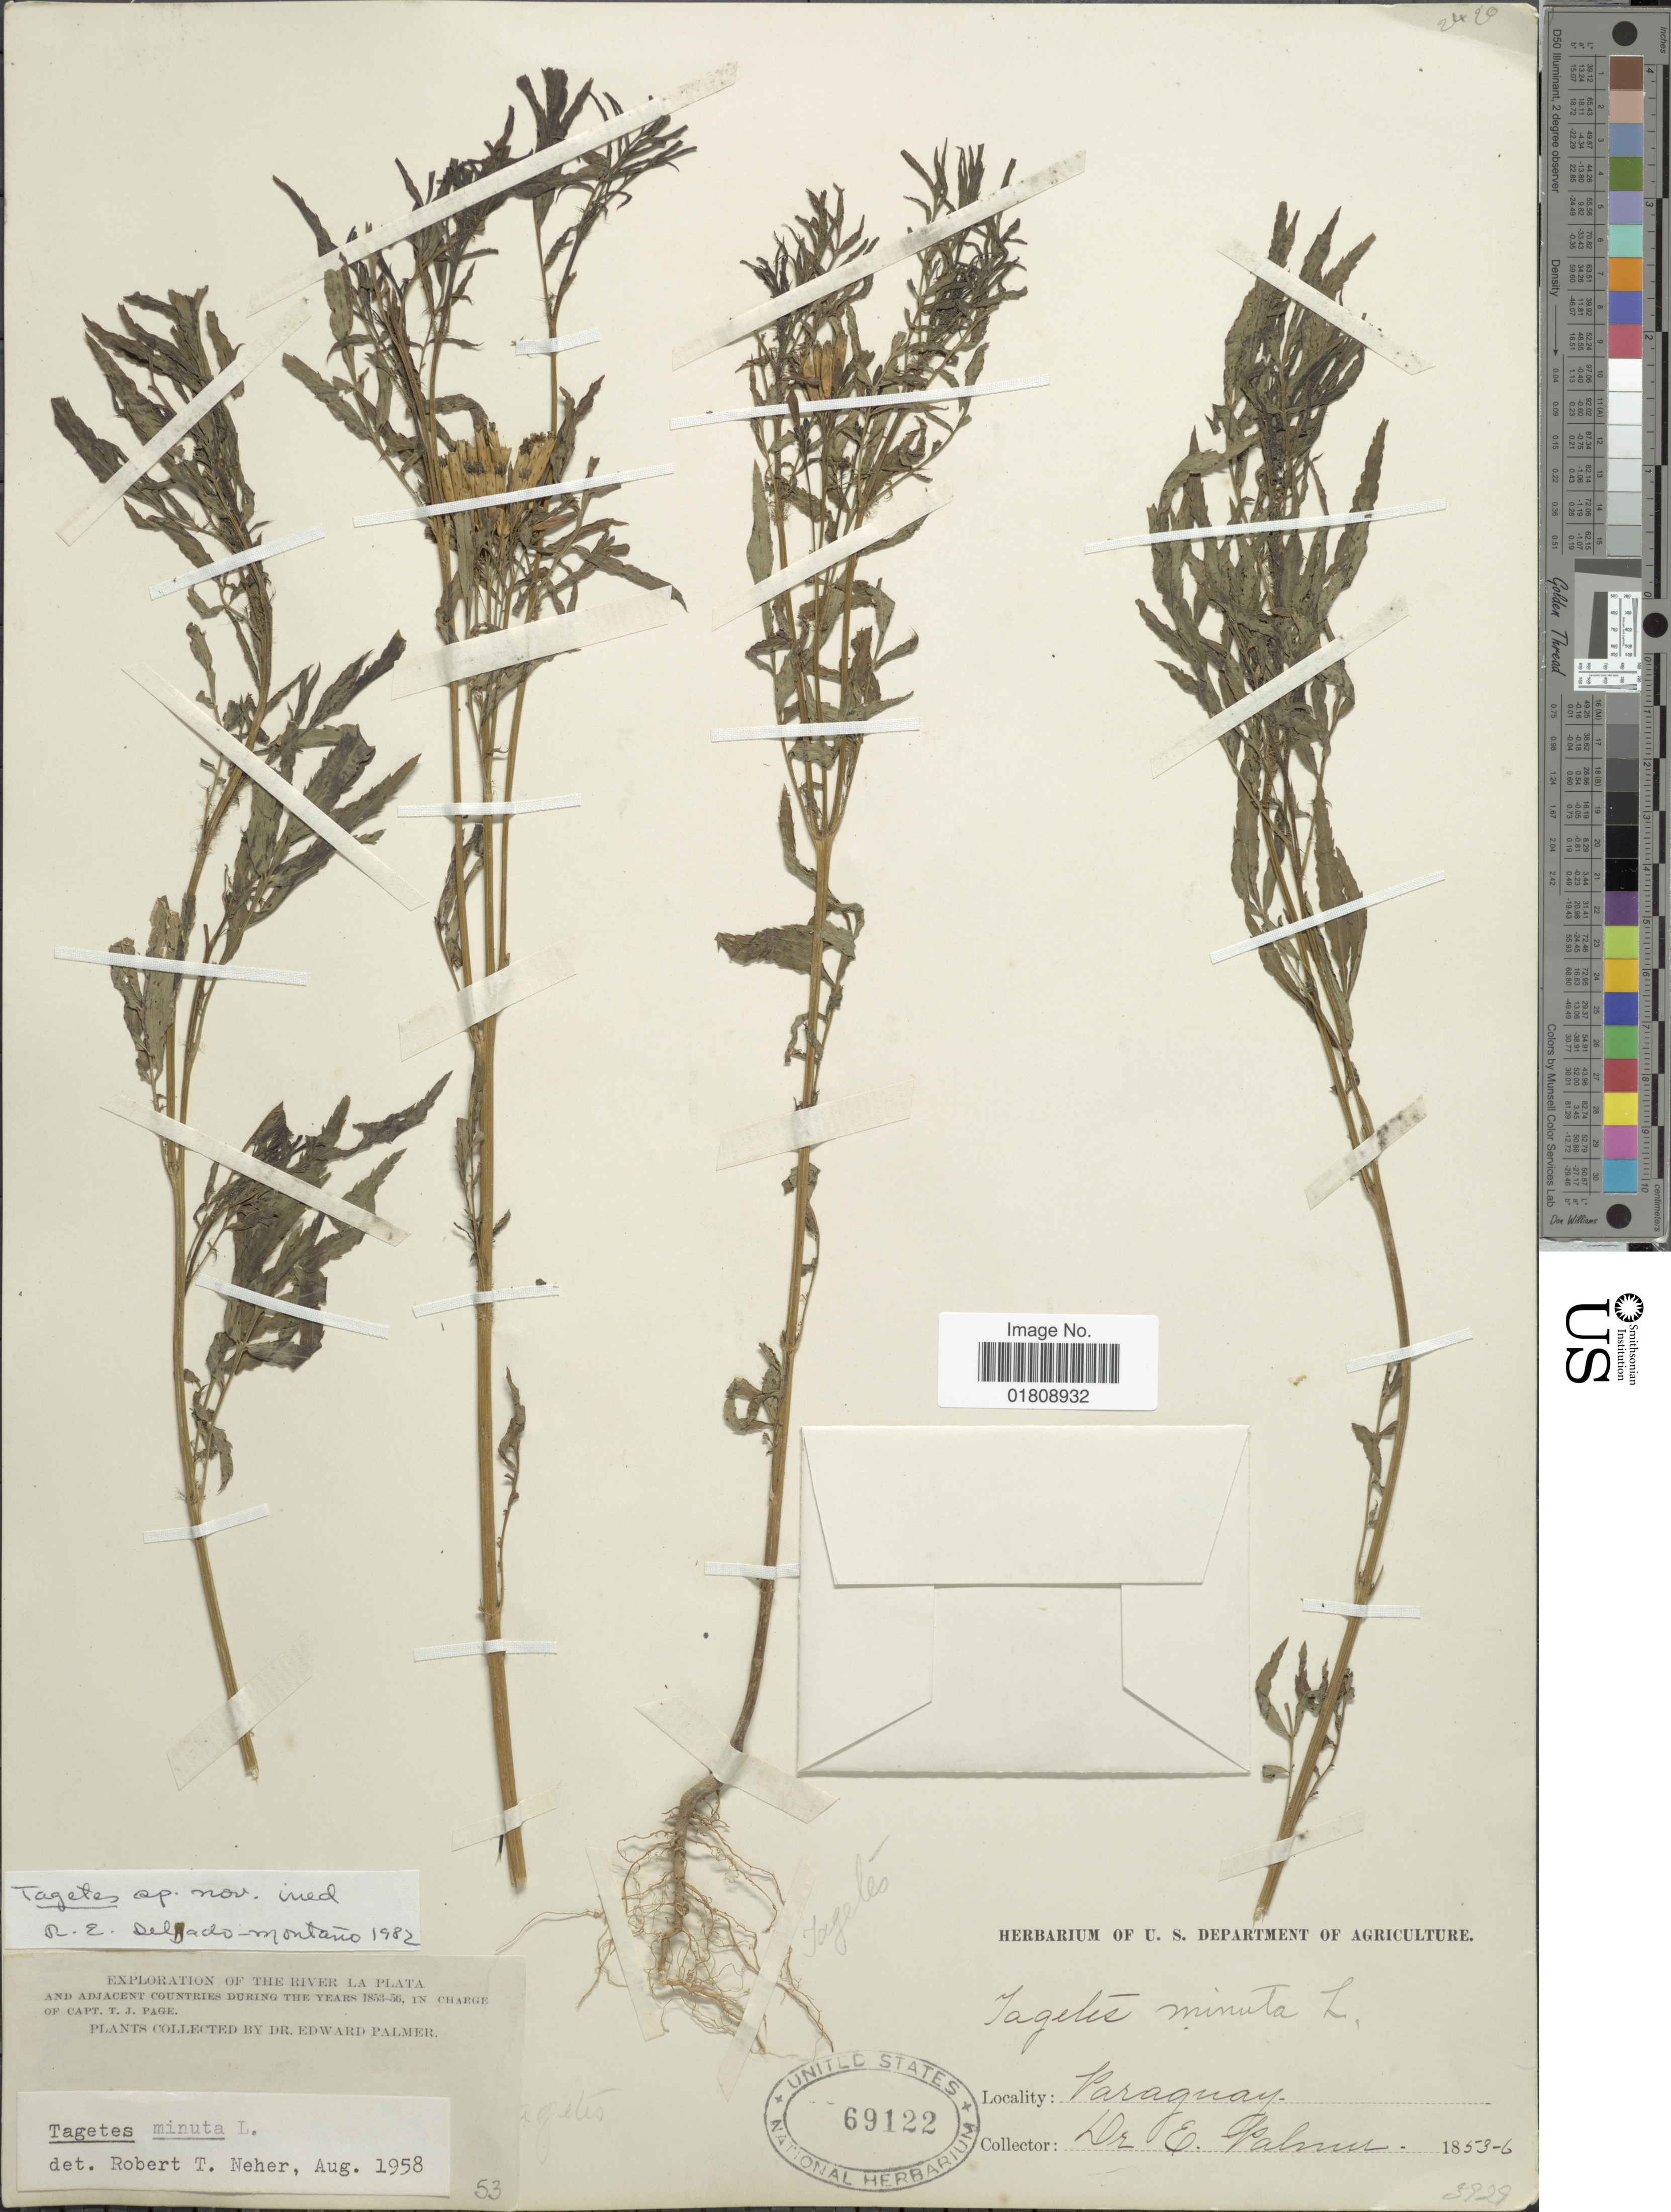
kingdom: Plantae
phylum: Tracheophyta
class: Magnoliopsida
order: Asterales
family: Asteraceae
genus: Tagetes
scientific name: Tagetes minuta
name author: L.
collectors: E. Palmer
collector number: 53?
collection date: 1853/1856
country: Paraguay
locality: River La Plata anfd adjacent countries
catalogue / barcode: US 69122